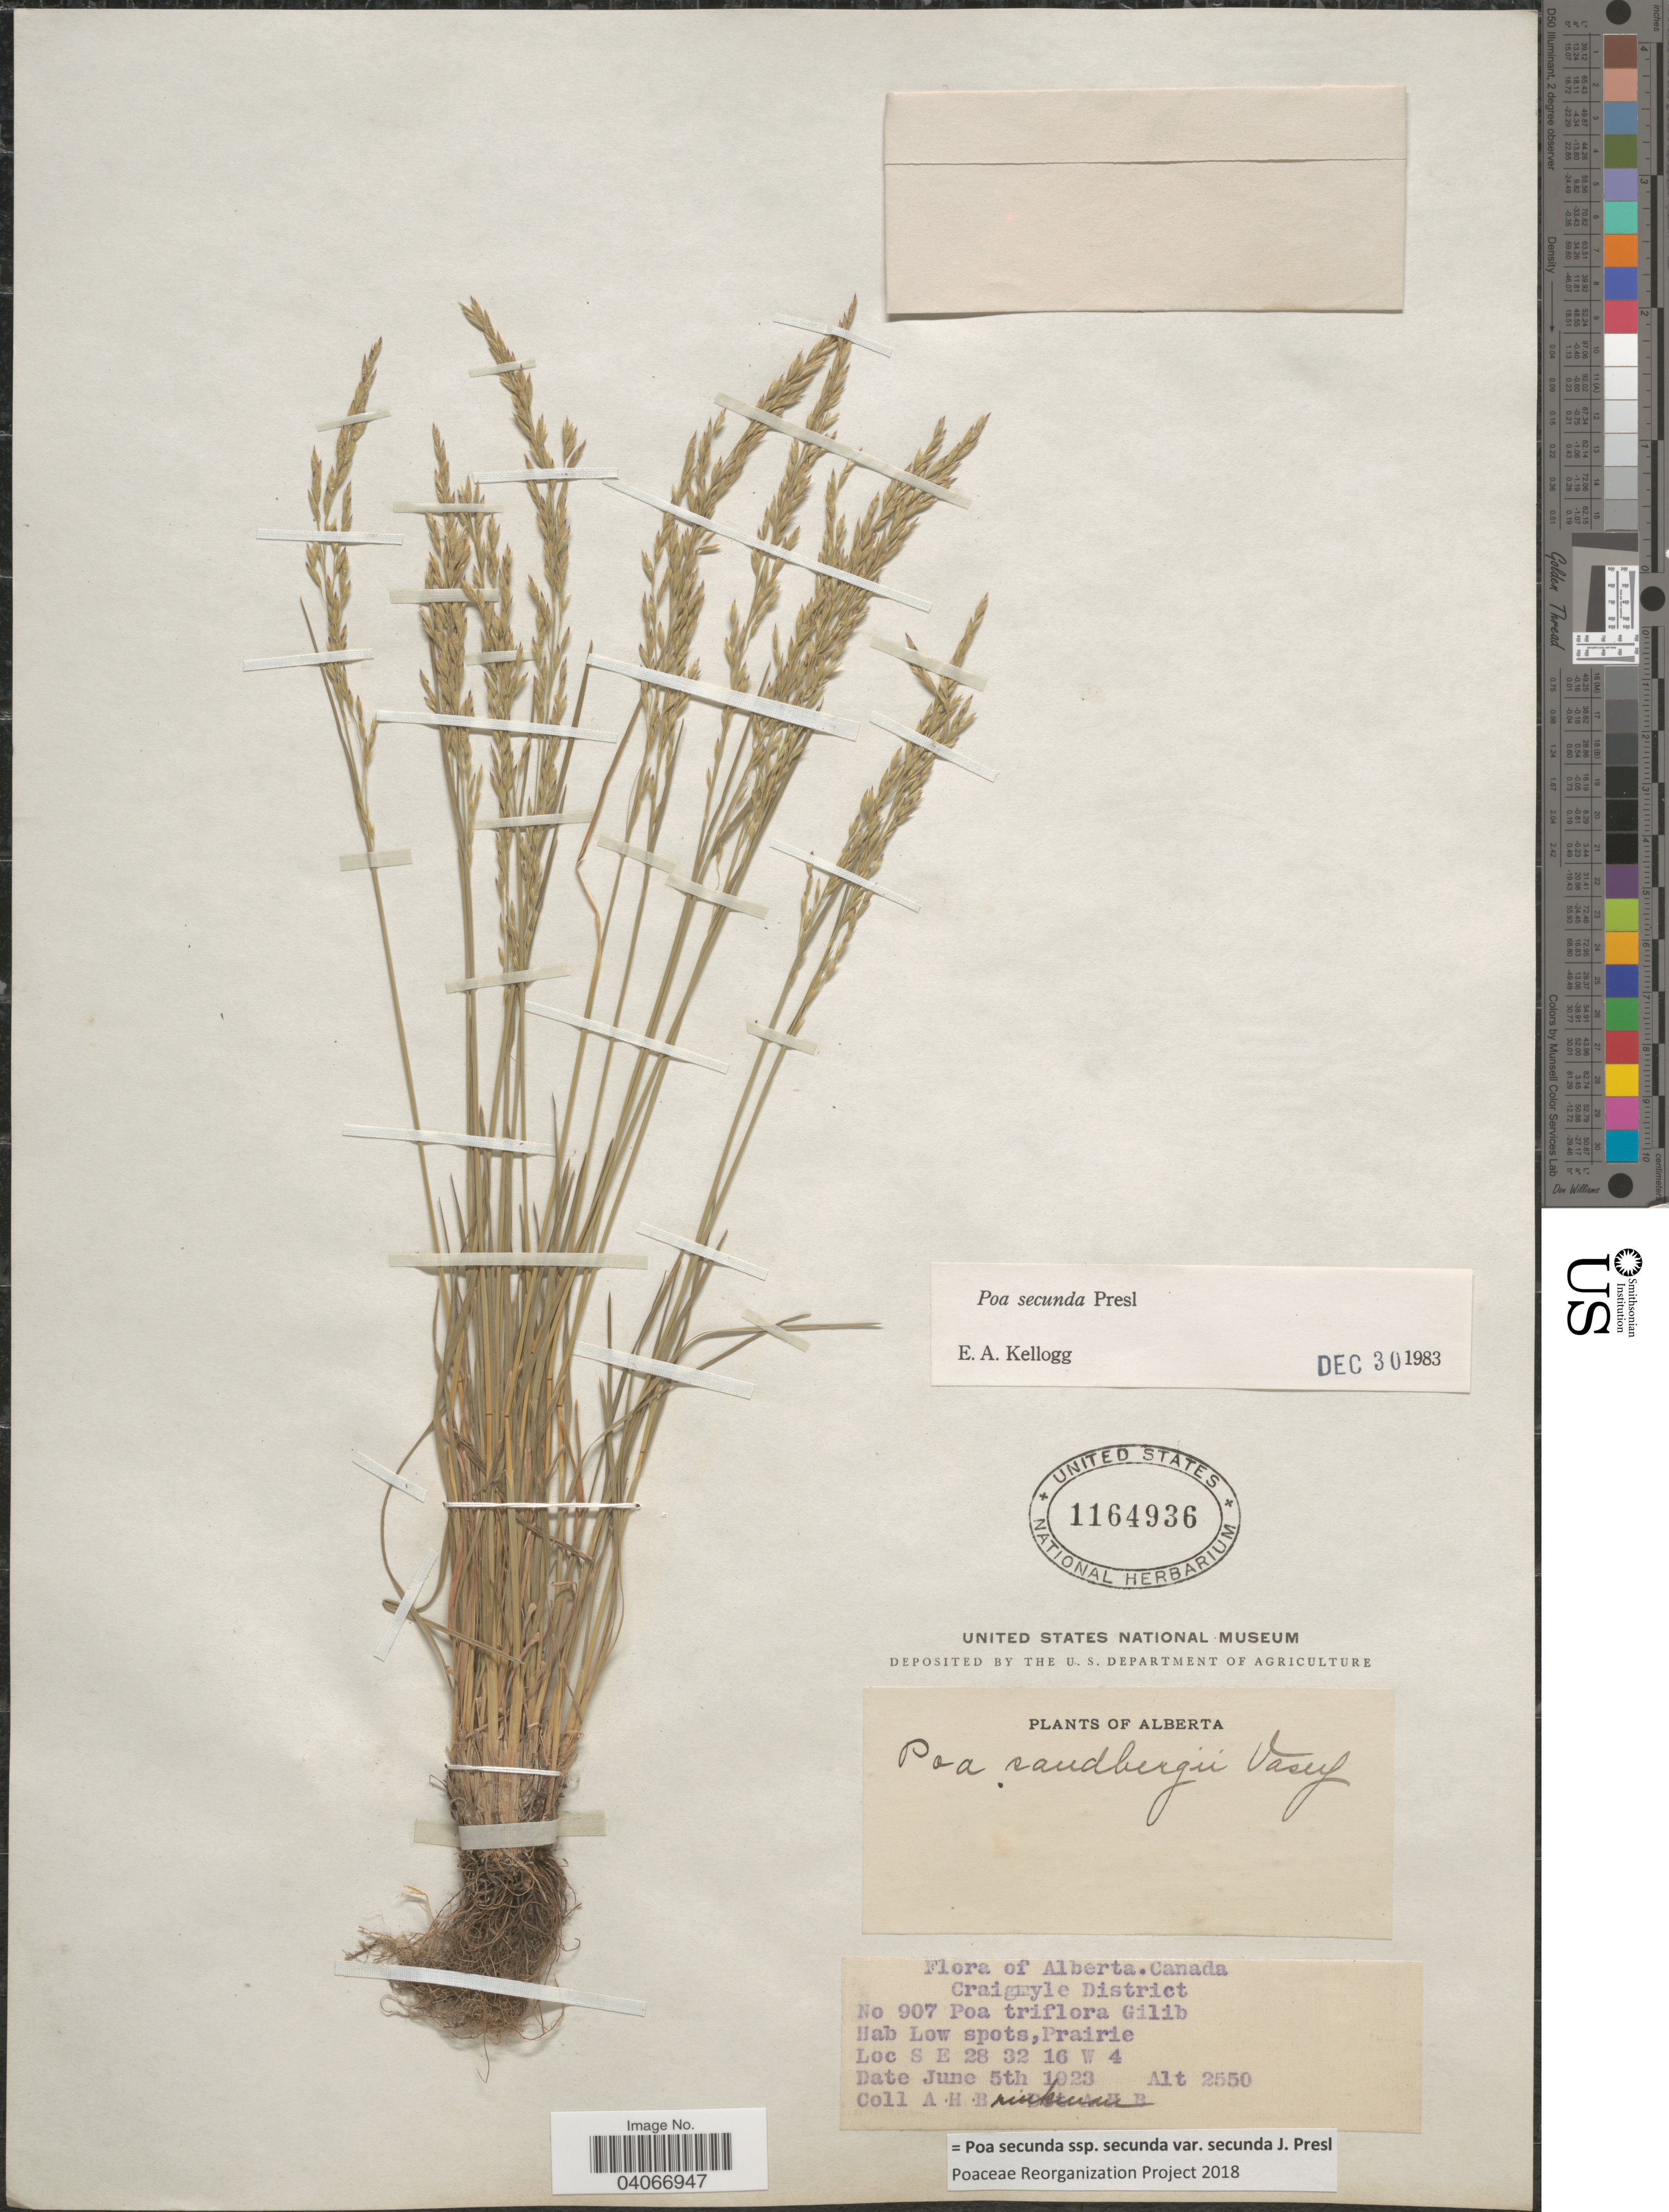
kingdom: Plantae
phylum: Tracheophyta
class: Liliopsida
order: Poales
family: Poaceae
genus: Poa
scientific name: Poa secunda subsp. secunda var. secunda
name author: J. Presl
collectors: A. Brinkman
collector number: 907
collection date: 1923-06-05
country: Canada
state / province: Alberta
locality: Craigmyle District. Low spots, Prairie. S E 28 32 16 W 4.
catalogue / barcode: US 1164936